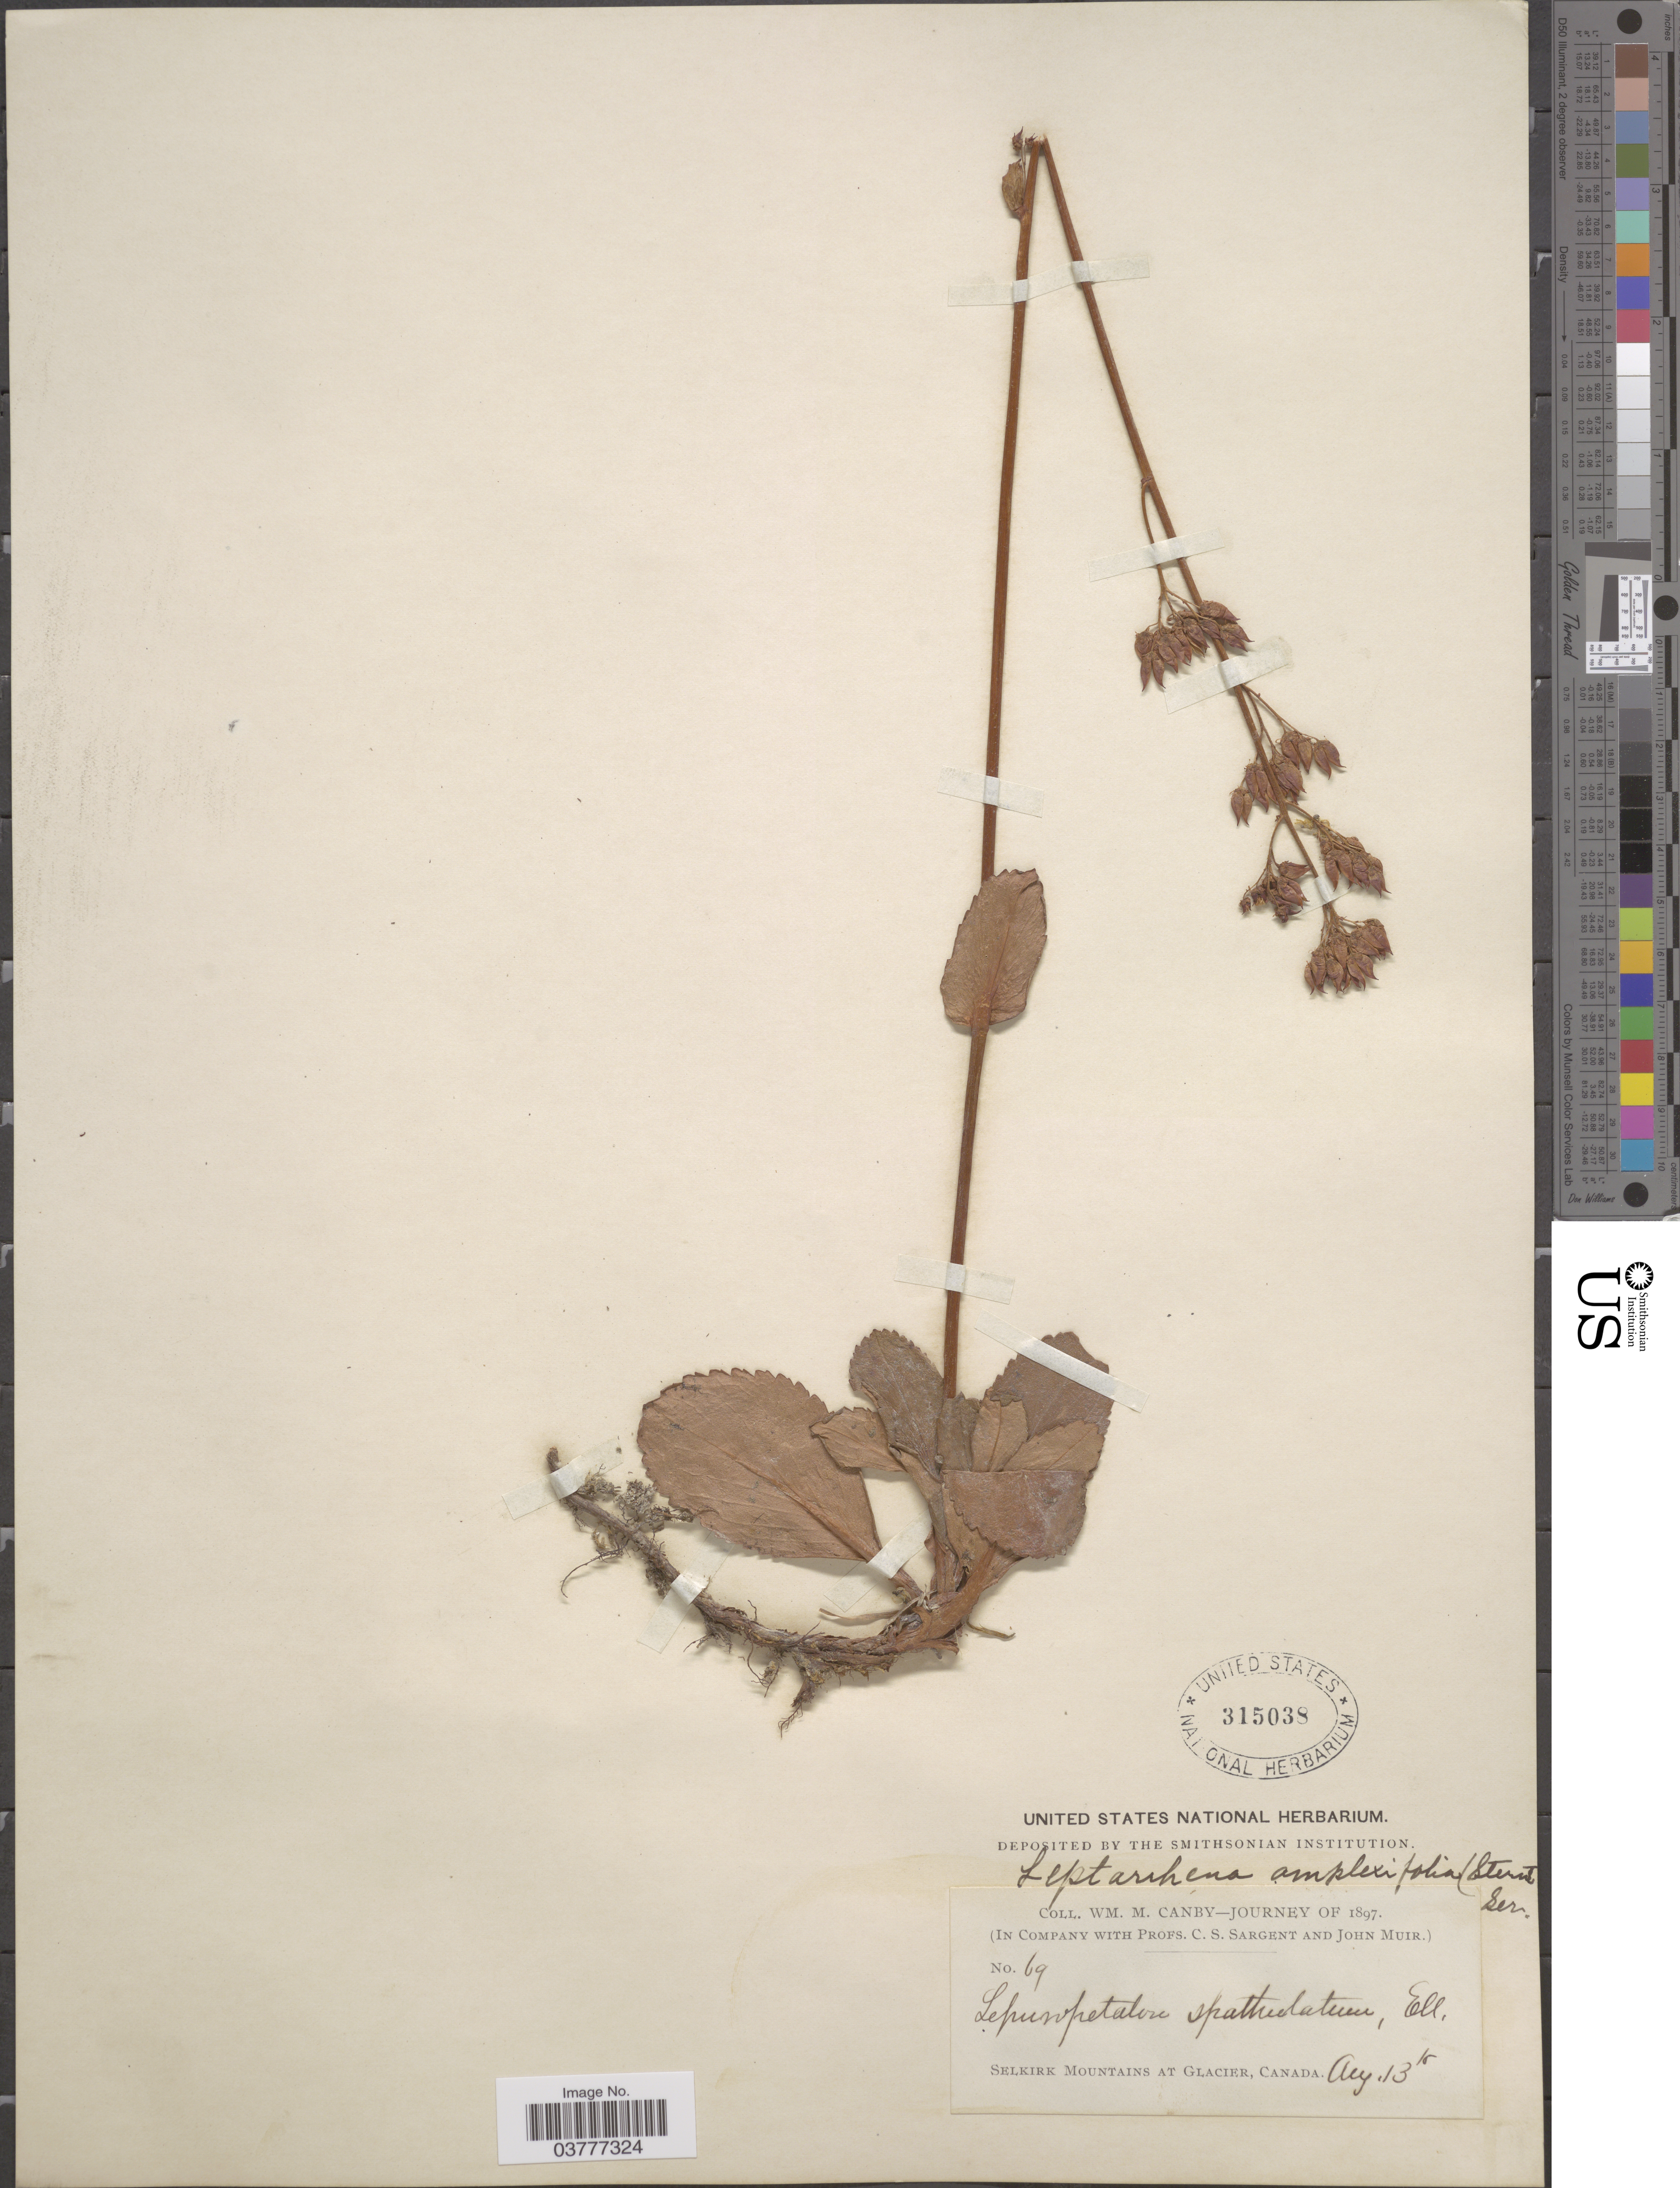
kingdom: Plantae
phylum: Tracheophyta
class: Magnoliopsida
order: Saxifragales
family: Saxifragaceae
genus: Leptarrhena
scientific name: Leptarrhena pyrolifolia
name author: (D. Don) Ser.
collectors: W. M. Canby, C. S. Sargent & J. Muir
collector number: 69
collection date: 1897-08-13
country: Canada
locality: Selkirk Mountains at Glacier.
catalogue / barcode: US 315038